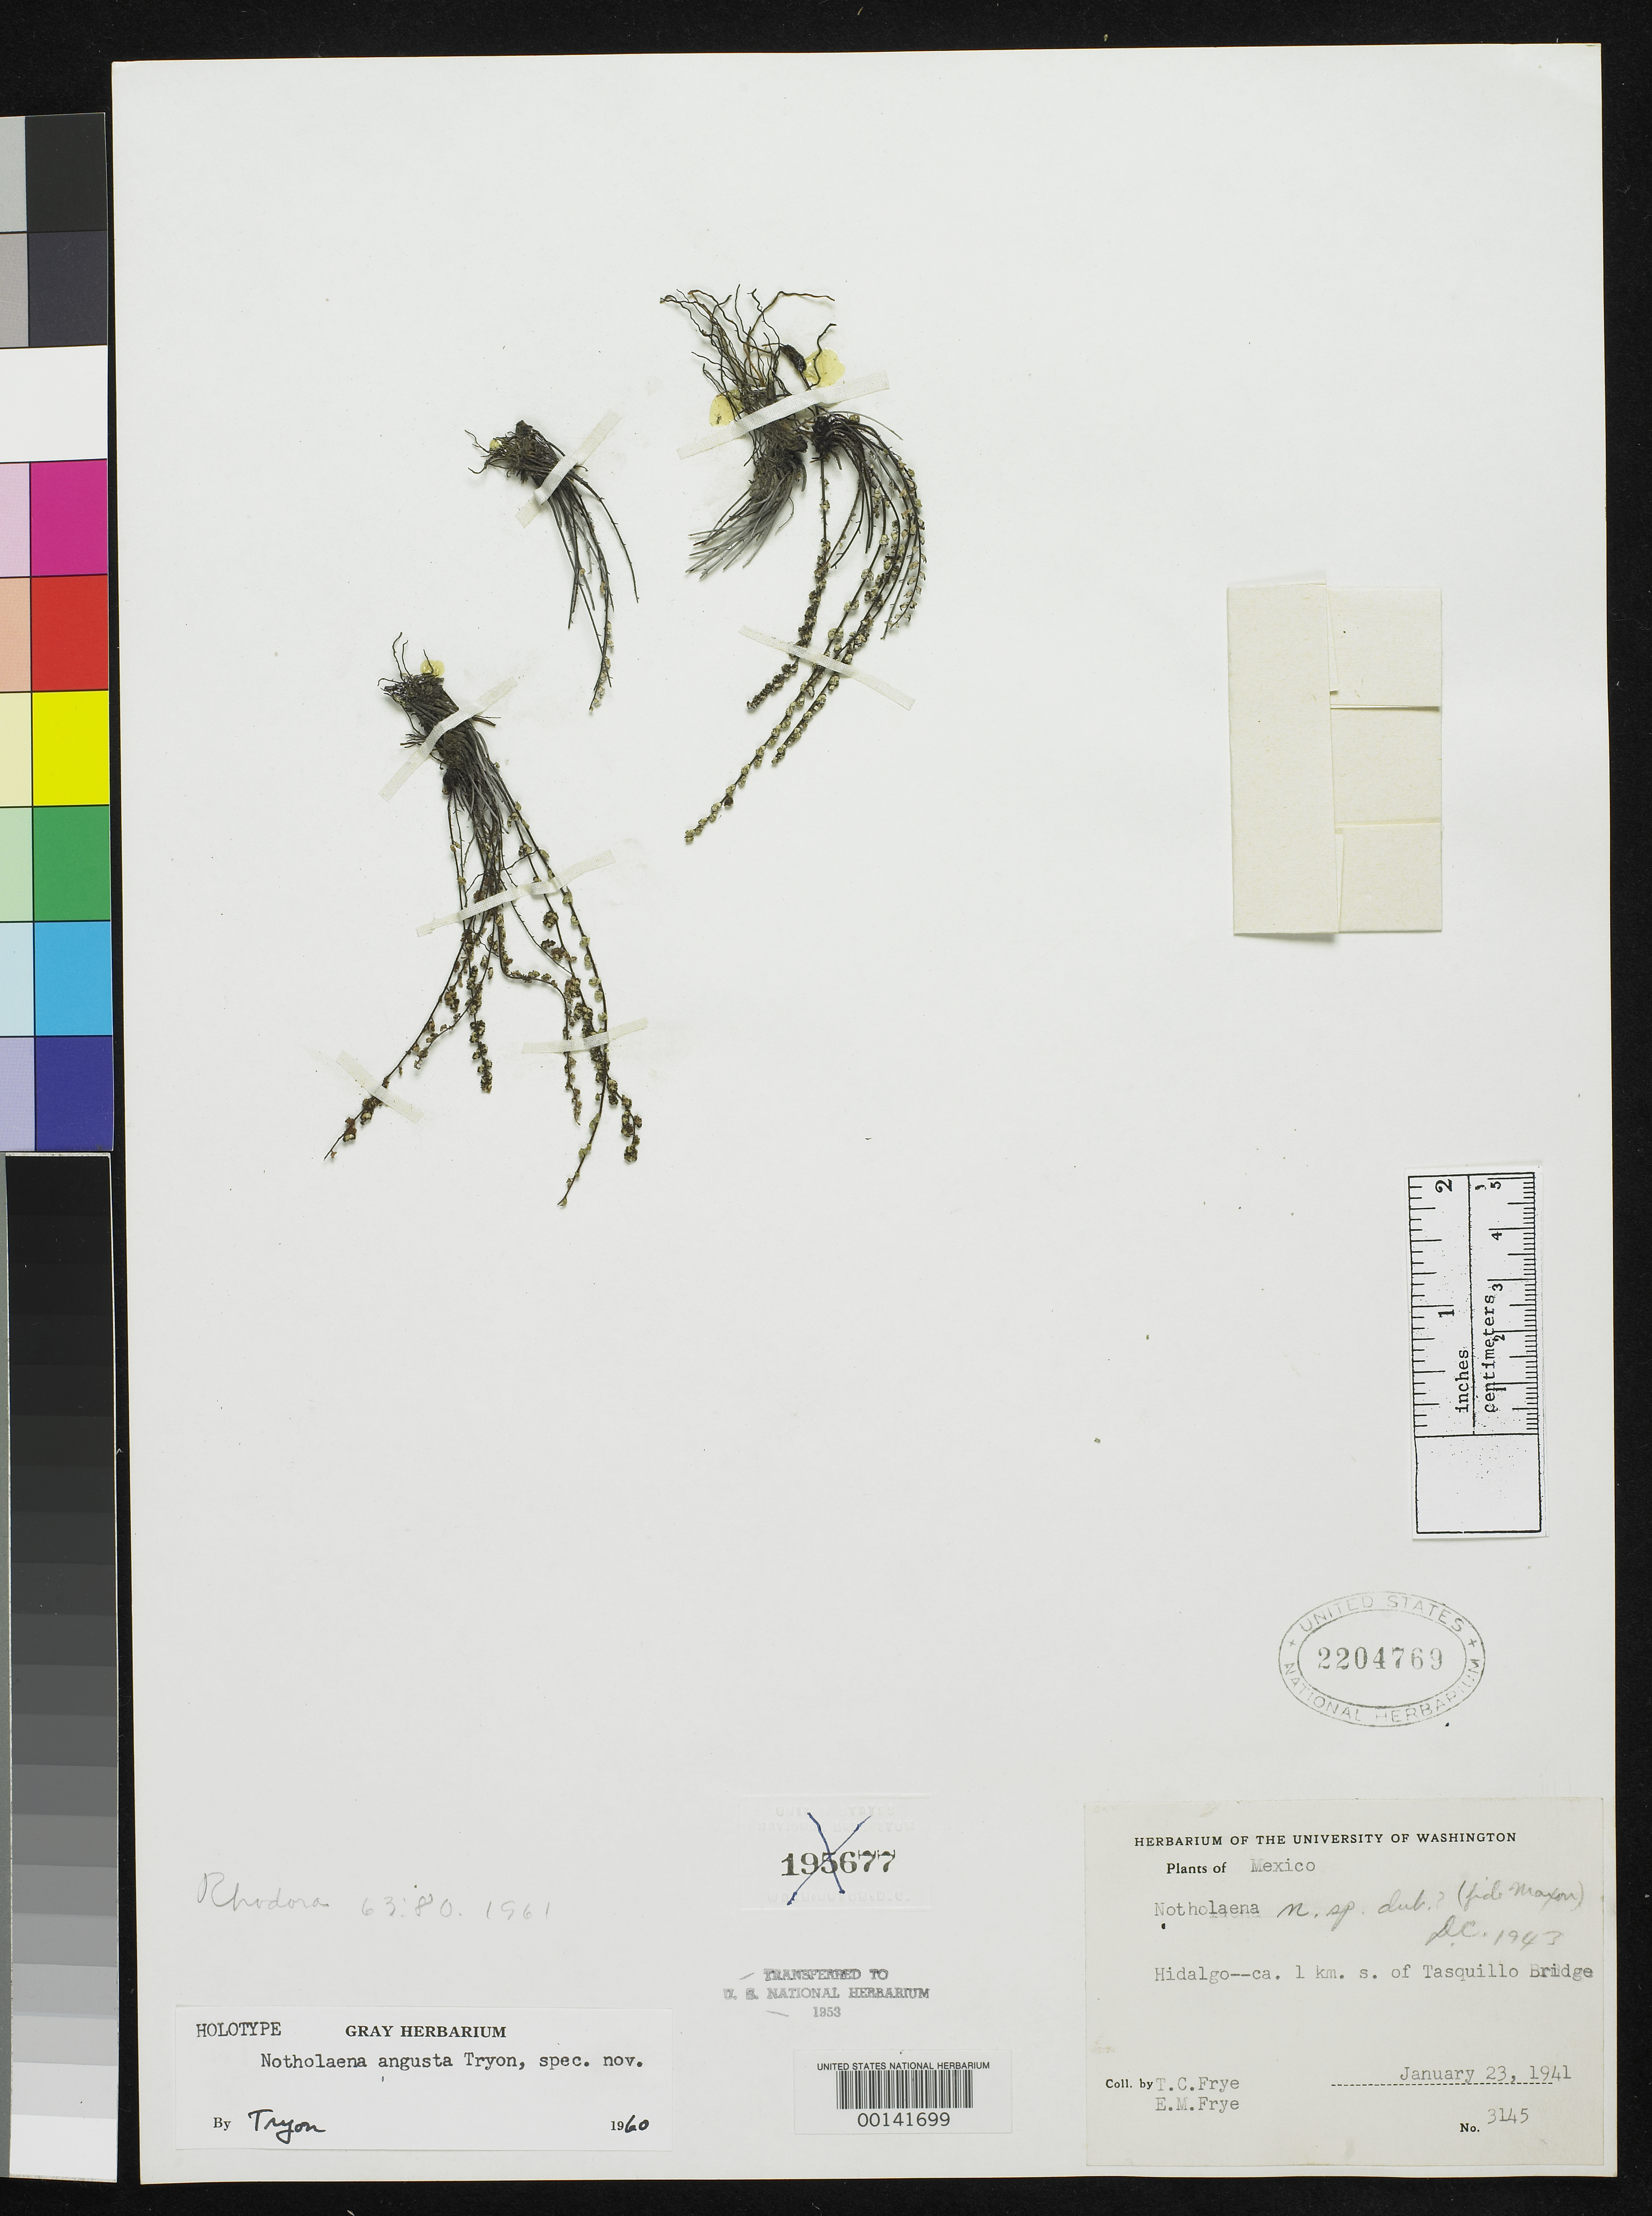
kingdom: Plantae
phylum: Tracheophyta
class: Polypodiopsida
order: Polypodiales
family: Pteridaceae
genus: Notholaena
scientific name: Notholaena angusta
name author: R.M. Tryon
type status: Holotype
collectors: T. C. Frye & E. Frye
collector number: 3145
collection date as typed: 23 Jan 1941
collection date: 1941-01-23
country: Mexico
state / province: Hidalgo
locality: Ca. 1 km S of Tasquillo bridge.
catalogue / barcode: US 2204769